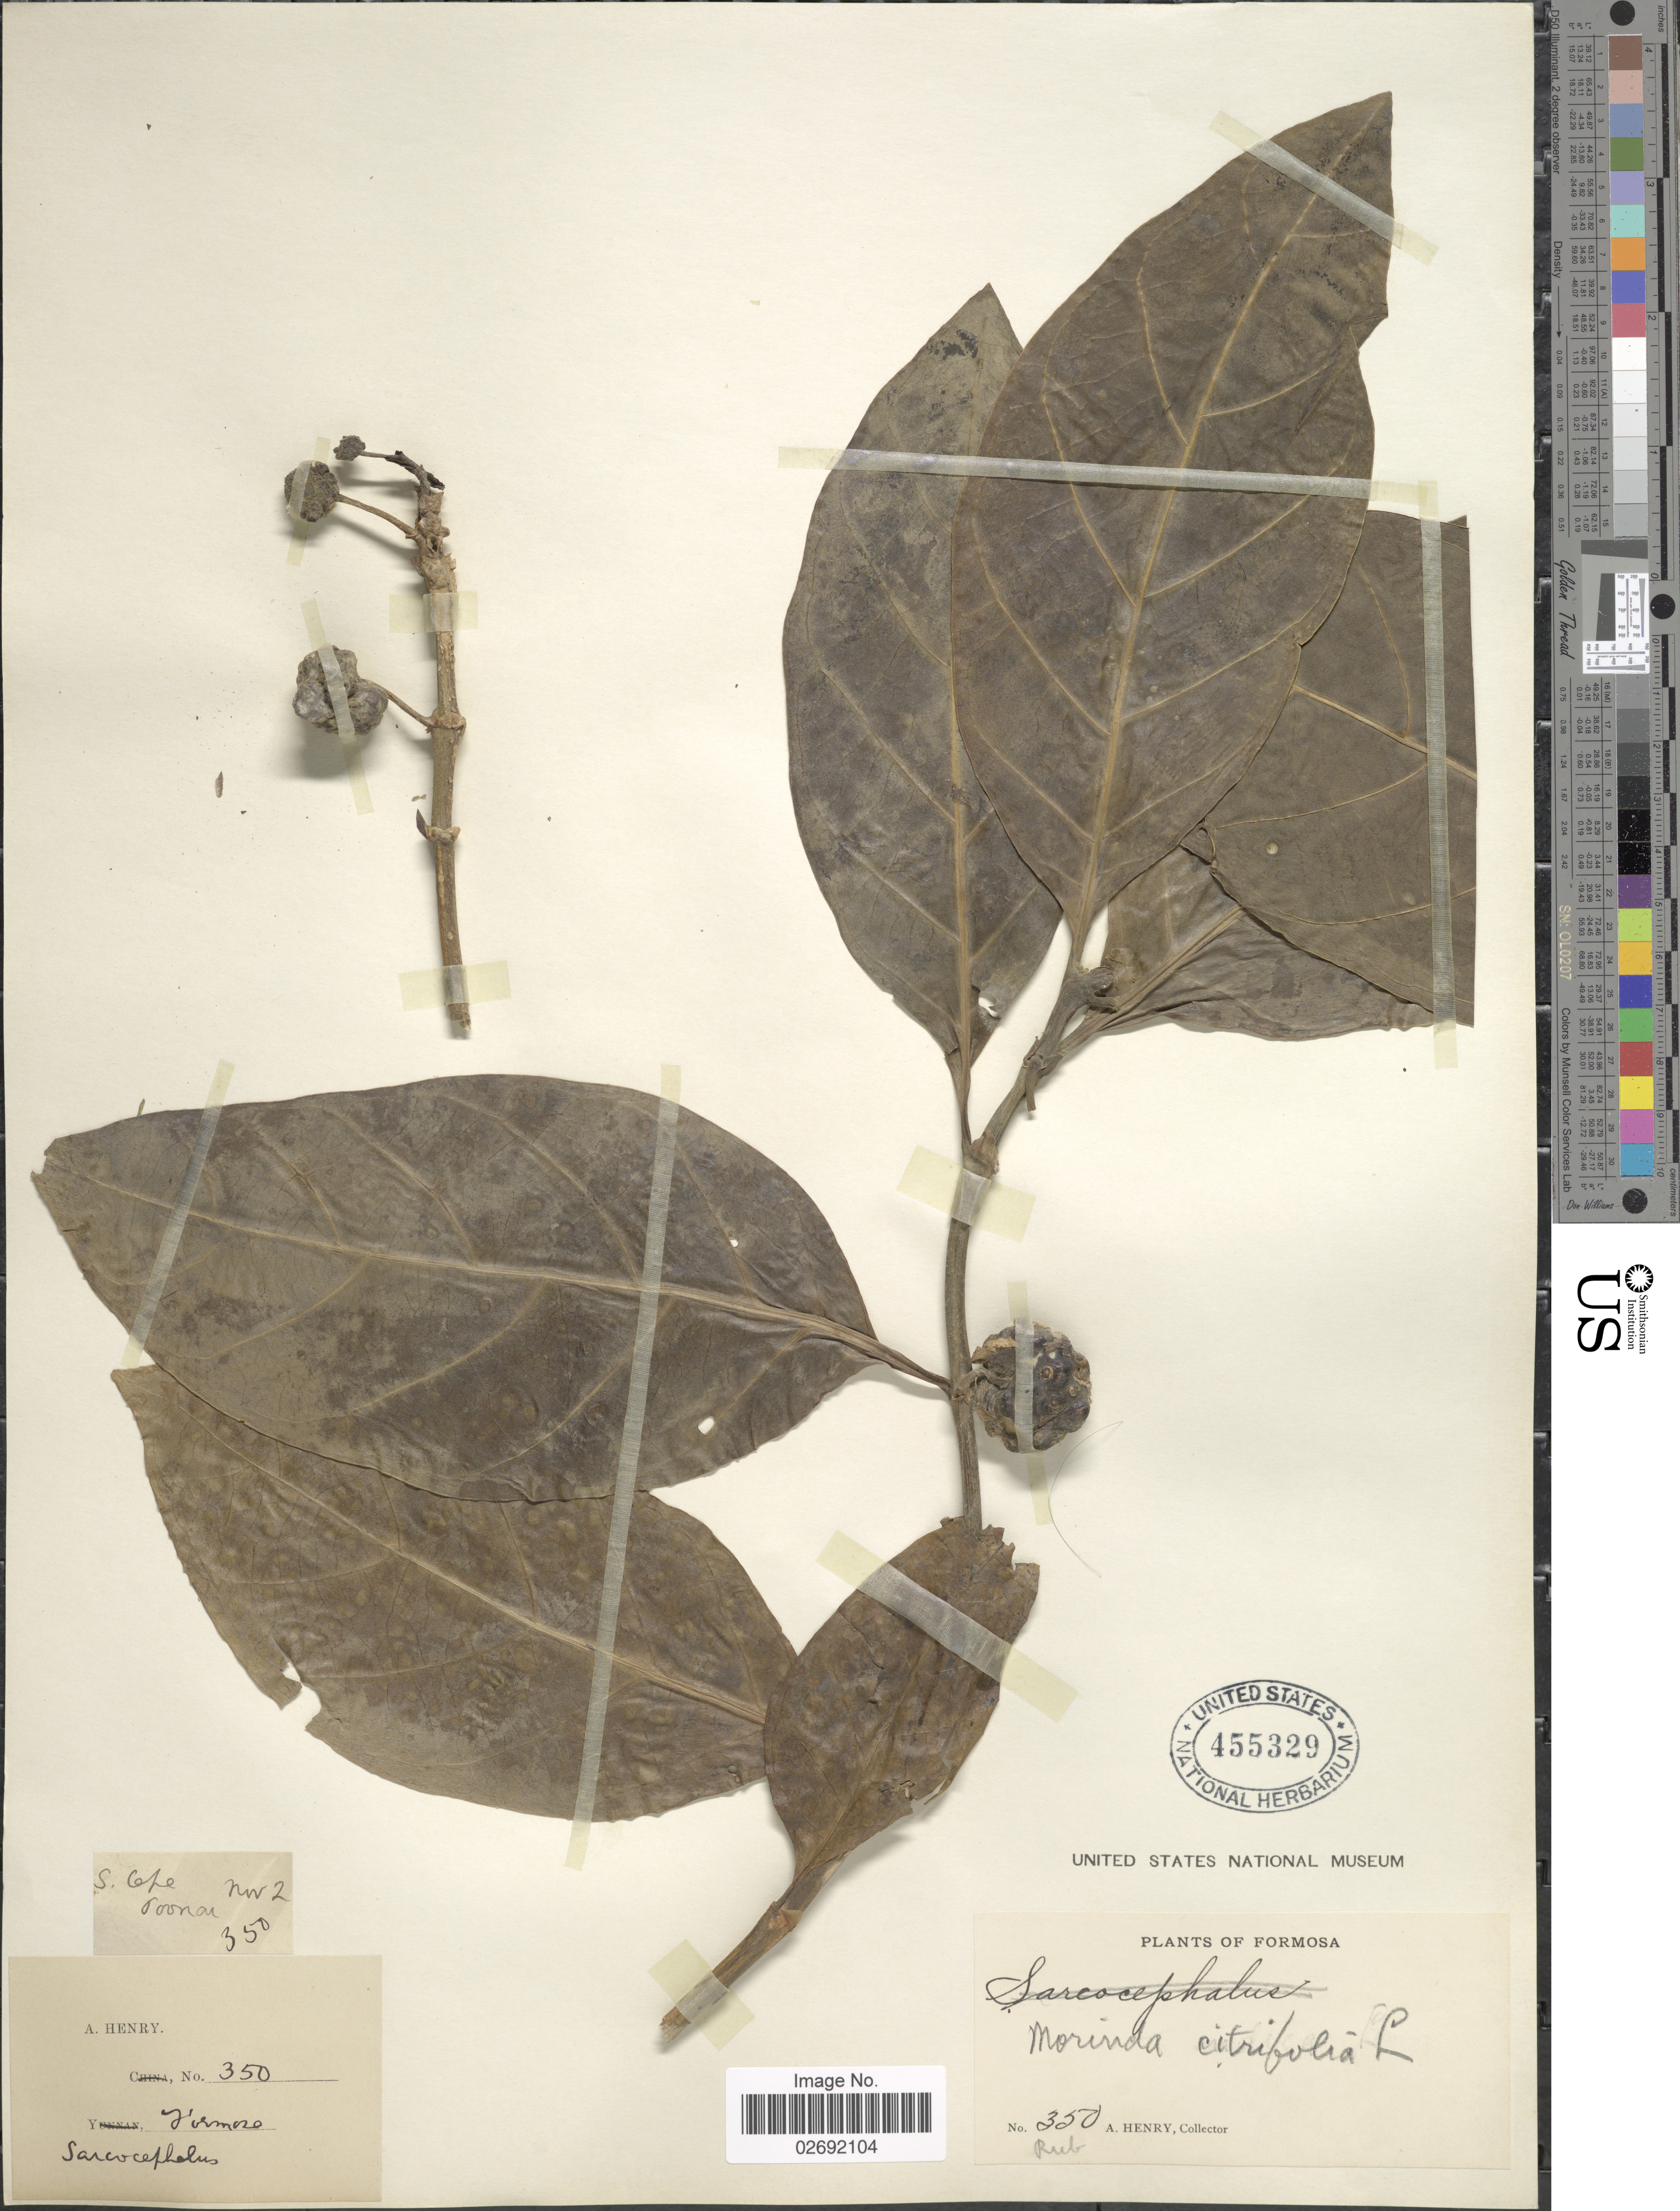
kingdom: Plantae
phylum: Tracheophyta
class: Magnoliopsida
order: Gentianales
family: Rubiaceae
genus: Morinda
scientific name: Morinda citrifolia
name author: L.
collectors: A. Henry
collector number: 350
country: Taiwan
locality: Formosa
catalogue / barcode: US 455329